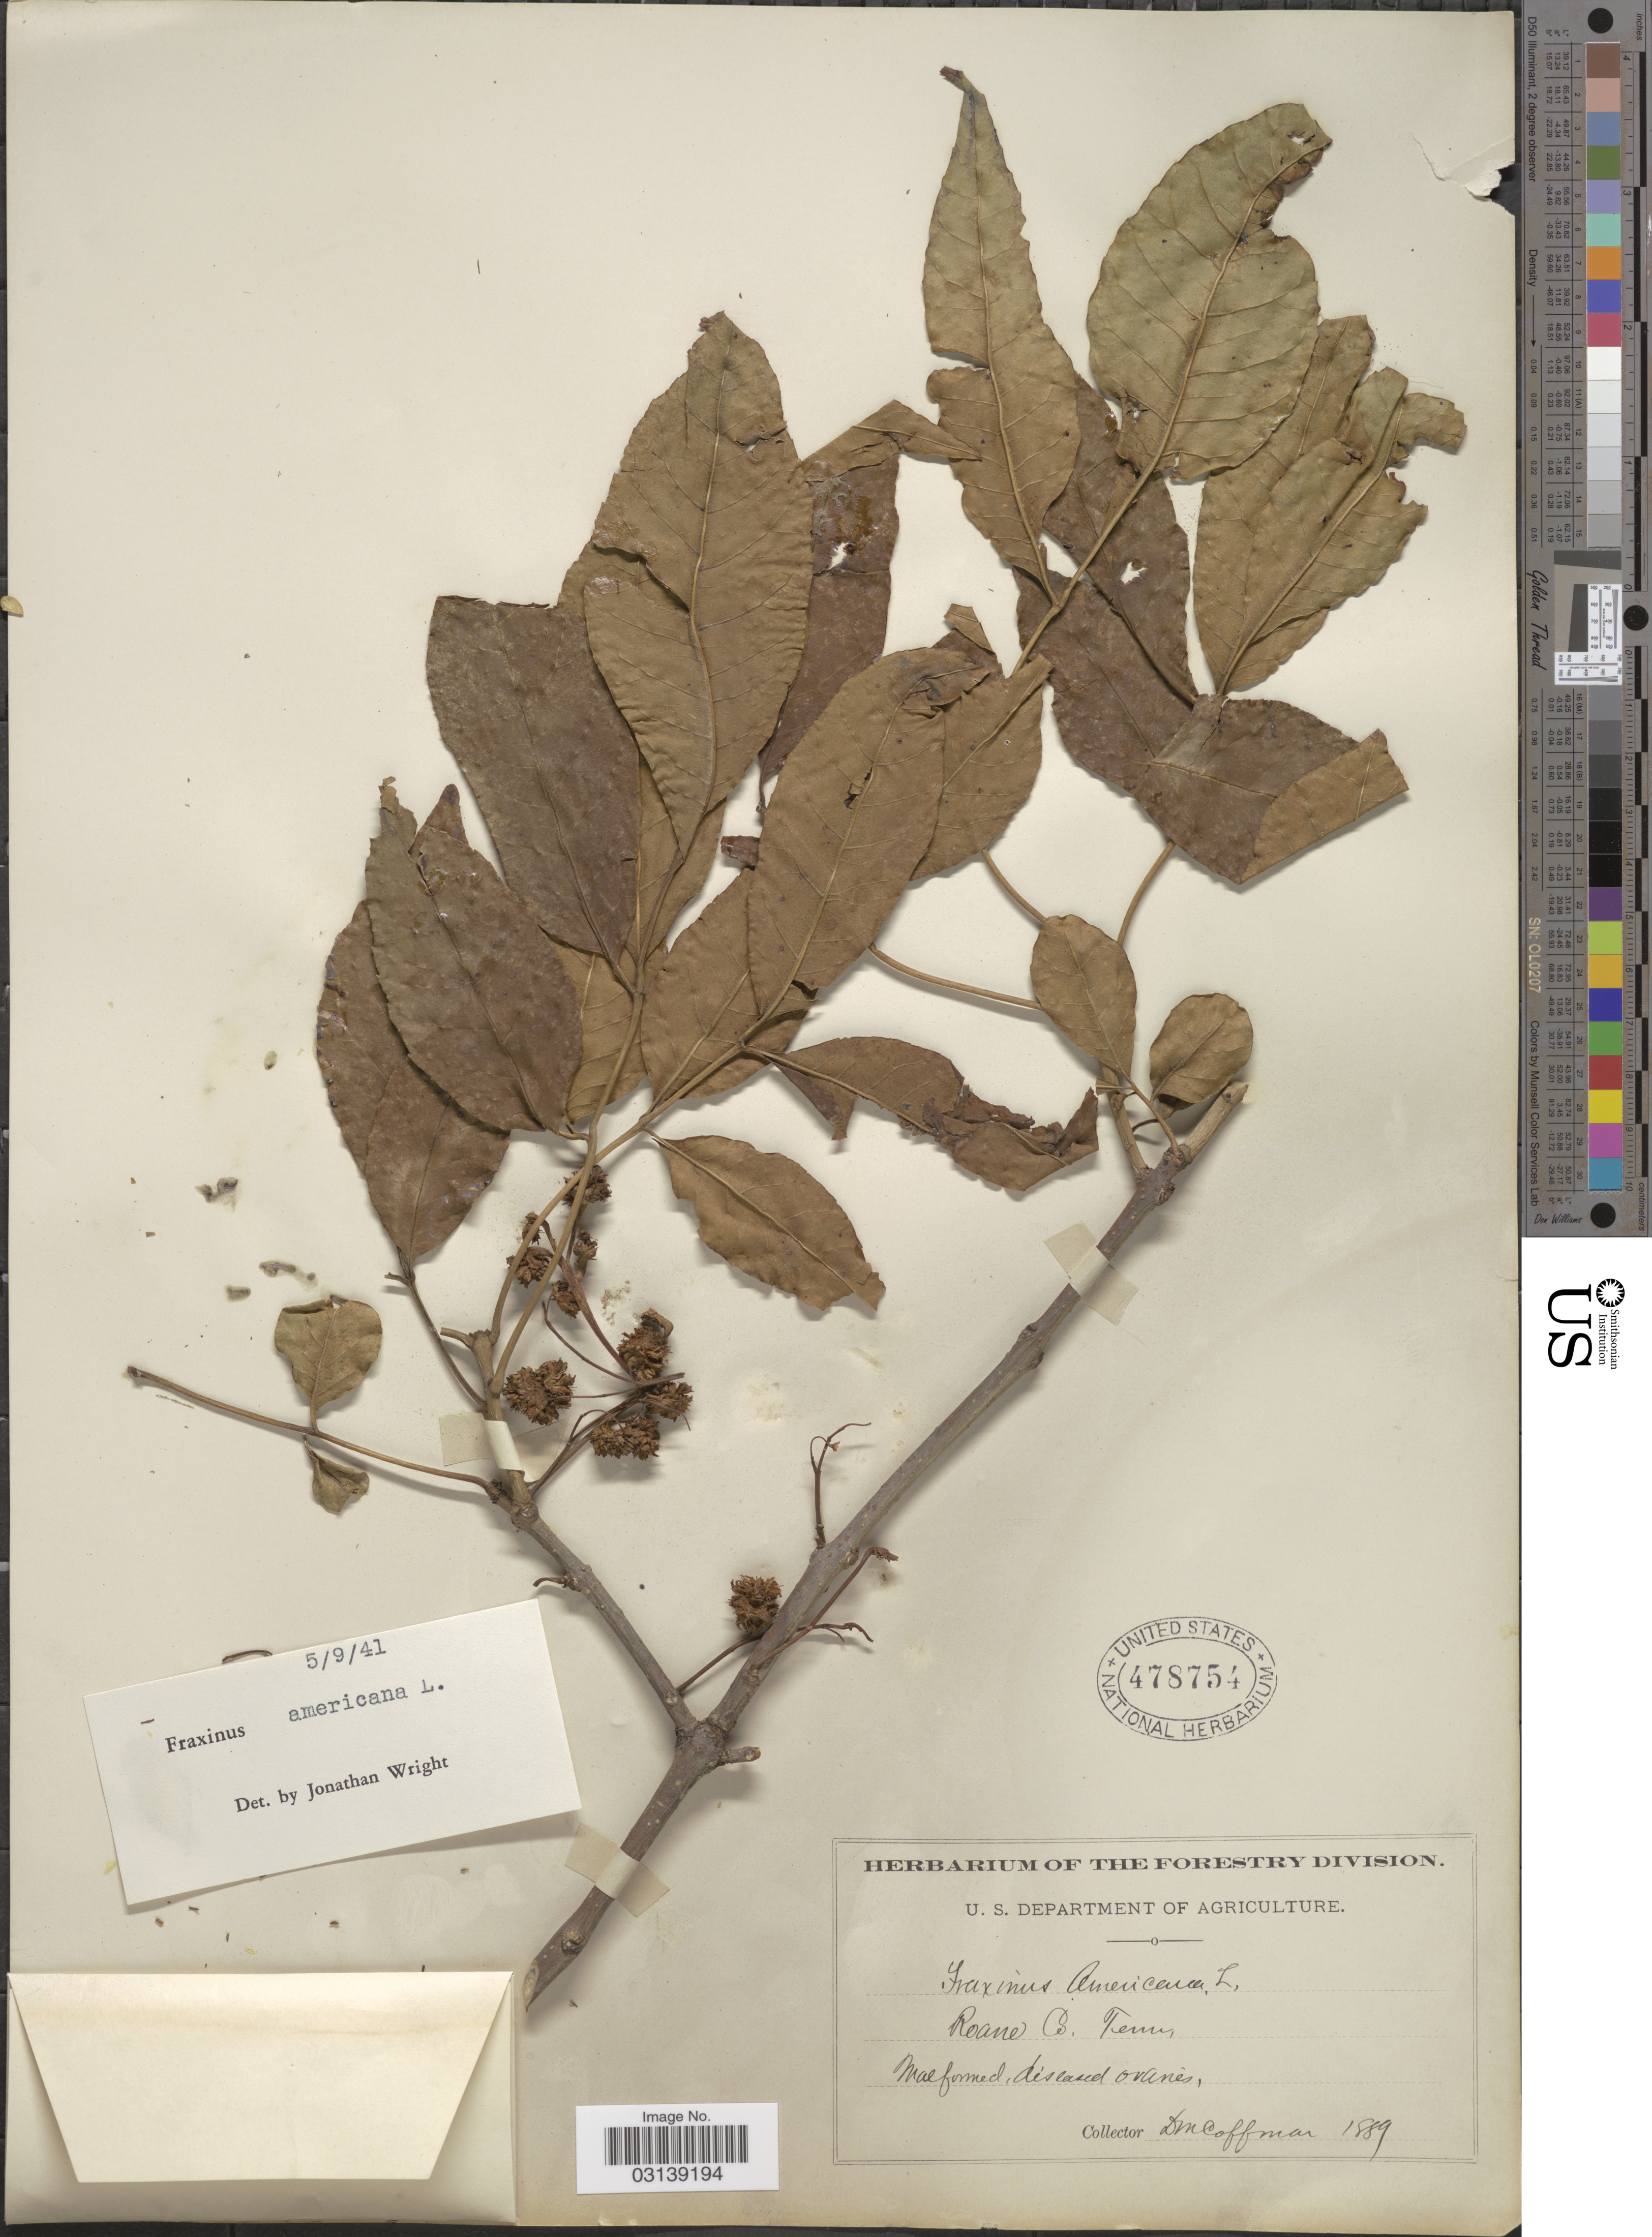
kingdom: Plantae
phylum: Tracheophyta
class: Magnoliopsida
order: Lamiales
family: Oleaceae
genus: Fraxinus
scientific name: Fraxinus pennsylvanica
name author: Marshall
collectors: D. M. Coffman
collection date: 1889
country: United States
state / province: Tennessee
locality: Roane Co.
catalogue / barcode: US 478754